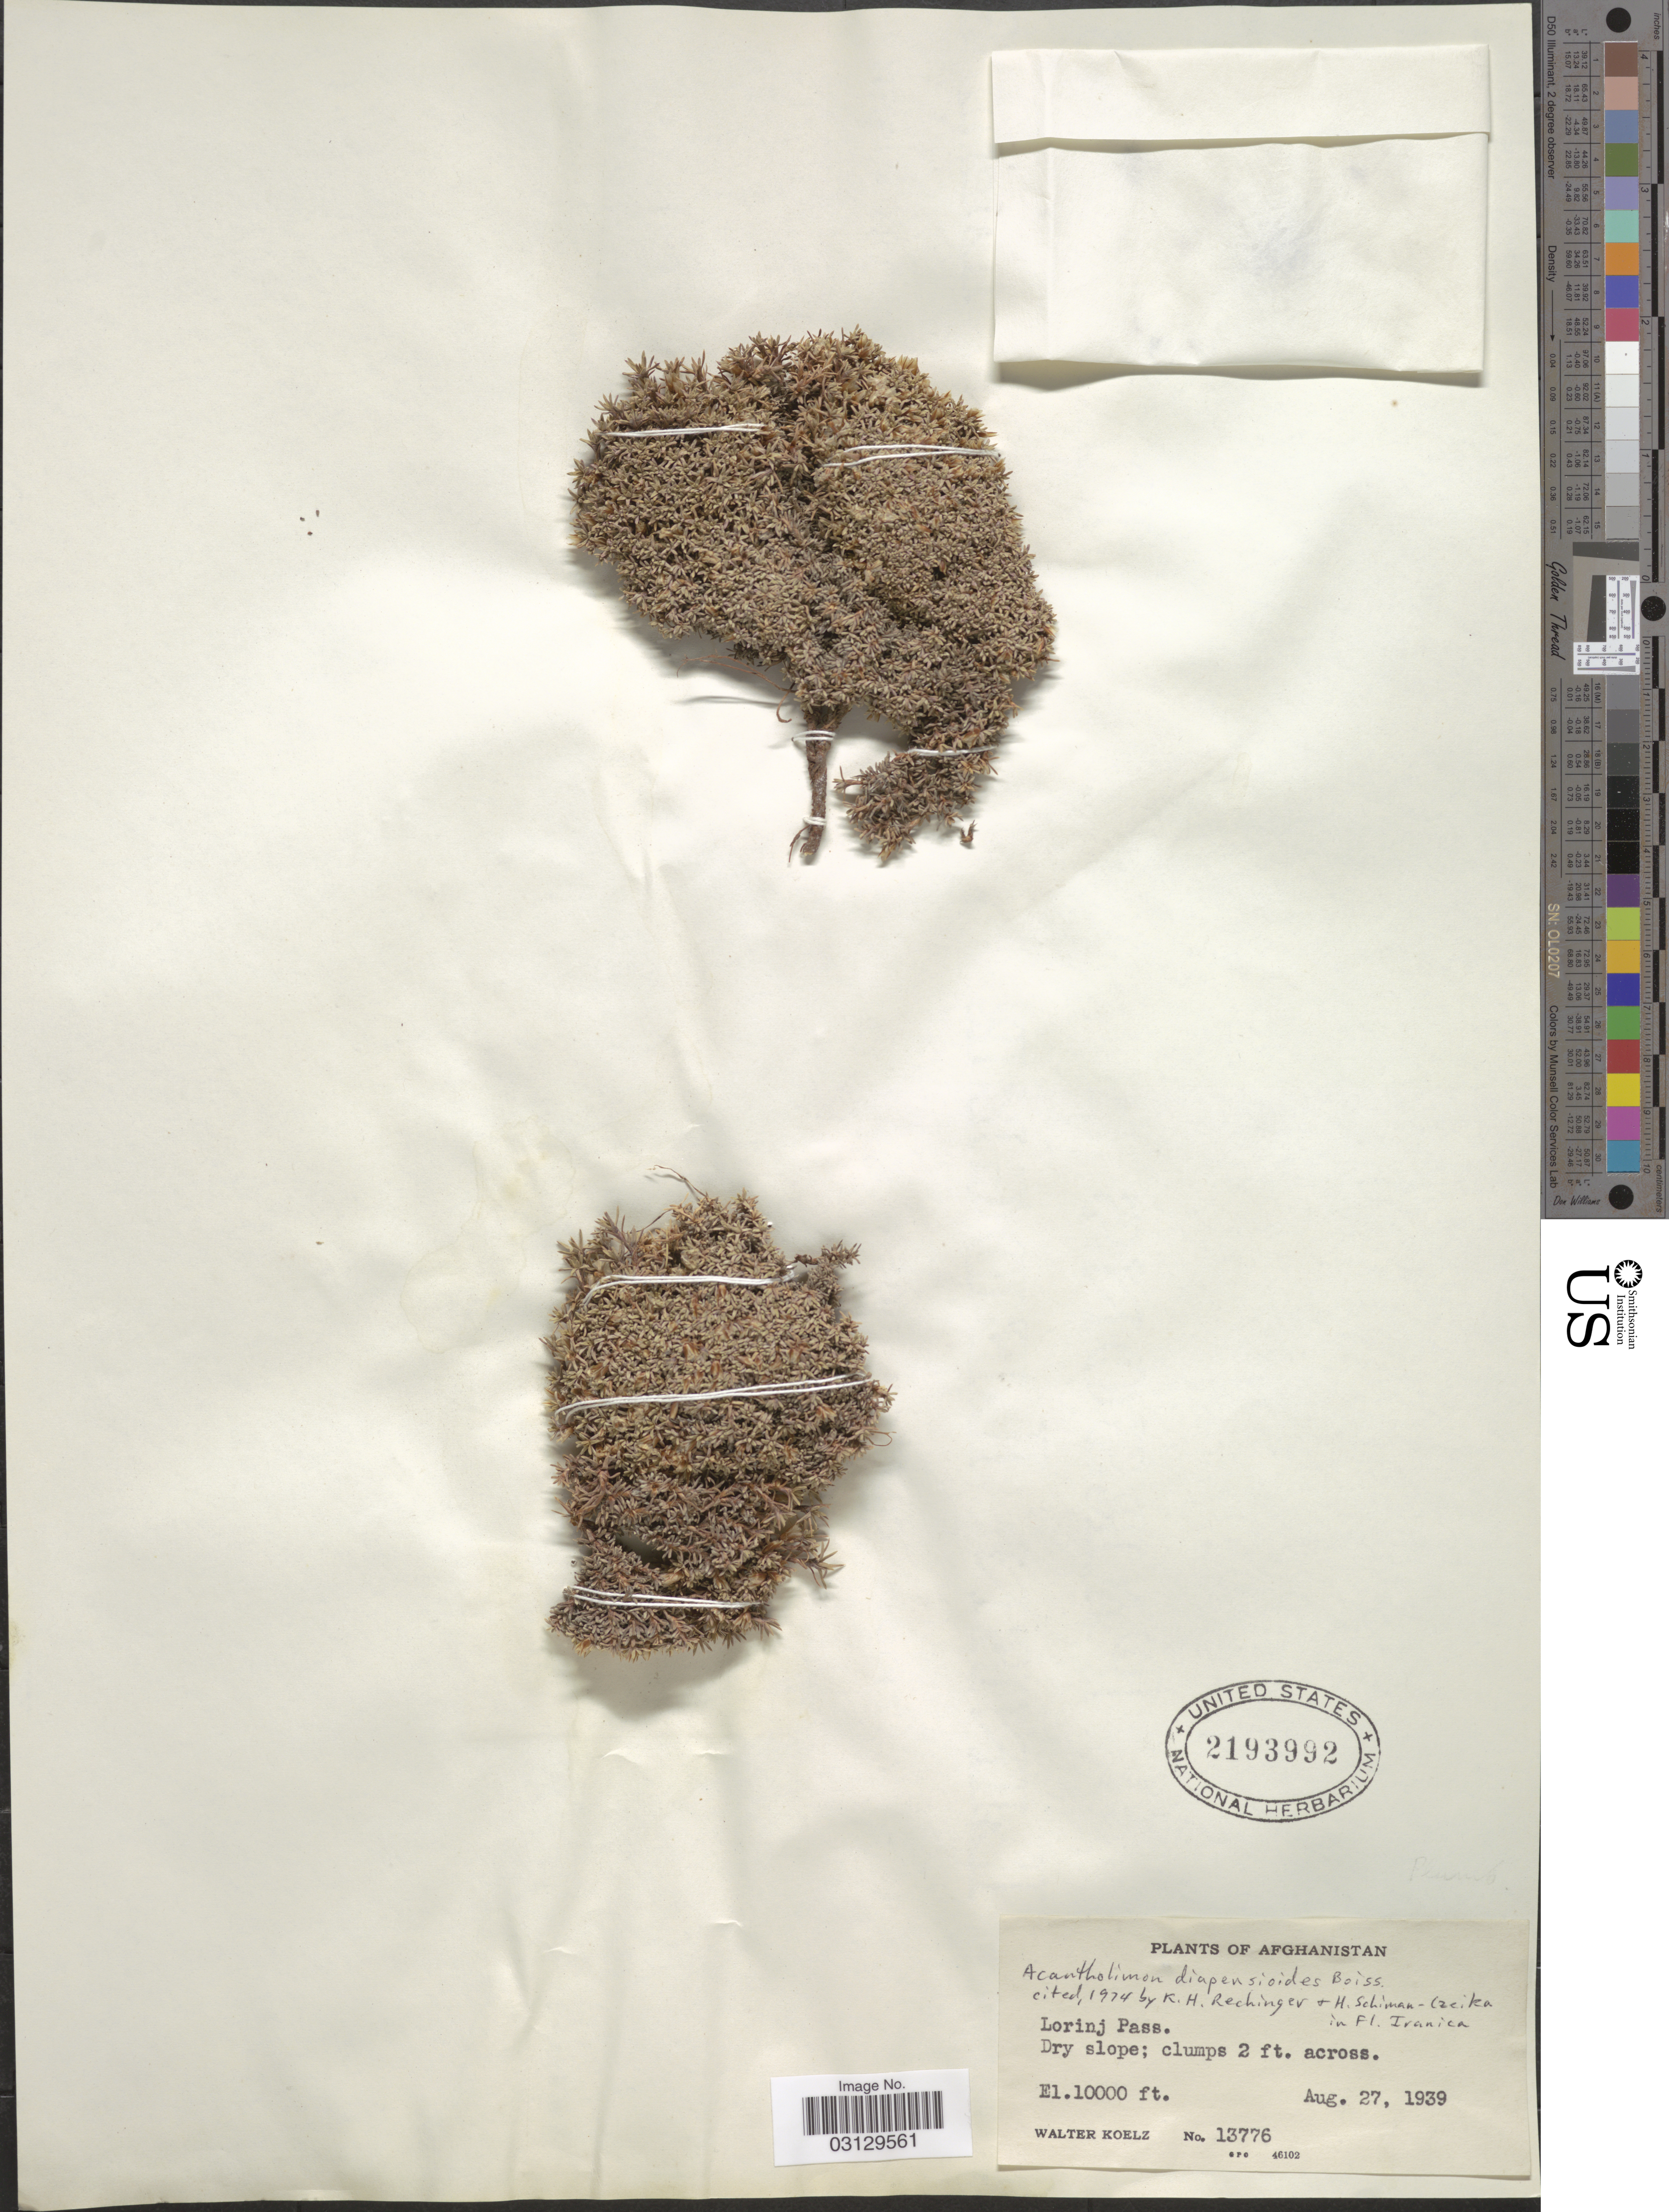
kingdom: Plantae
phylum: Tracheophyta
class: Magnoliopsida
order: Caryophyllales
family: Plumbaginaceae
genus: Acantholimon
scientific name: Acantholimon diapensioides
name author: Boiss.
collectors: W. N. Koelz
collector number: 13776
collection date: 1939-08-27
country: Afghanistan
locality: Lorinj Pass.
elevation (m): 3048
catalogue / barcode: US 2193992